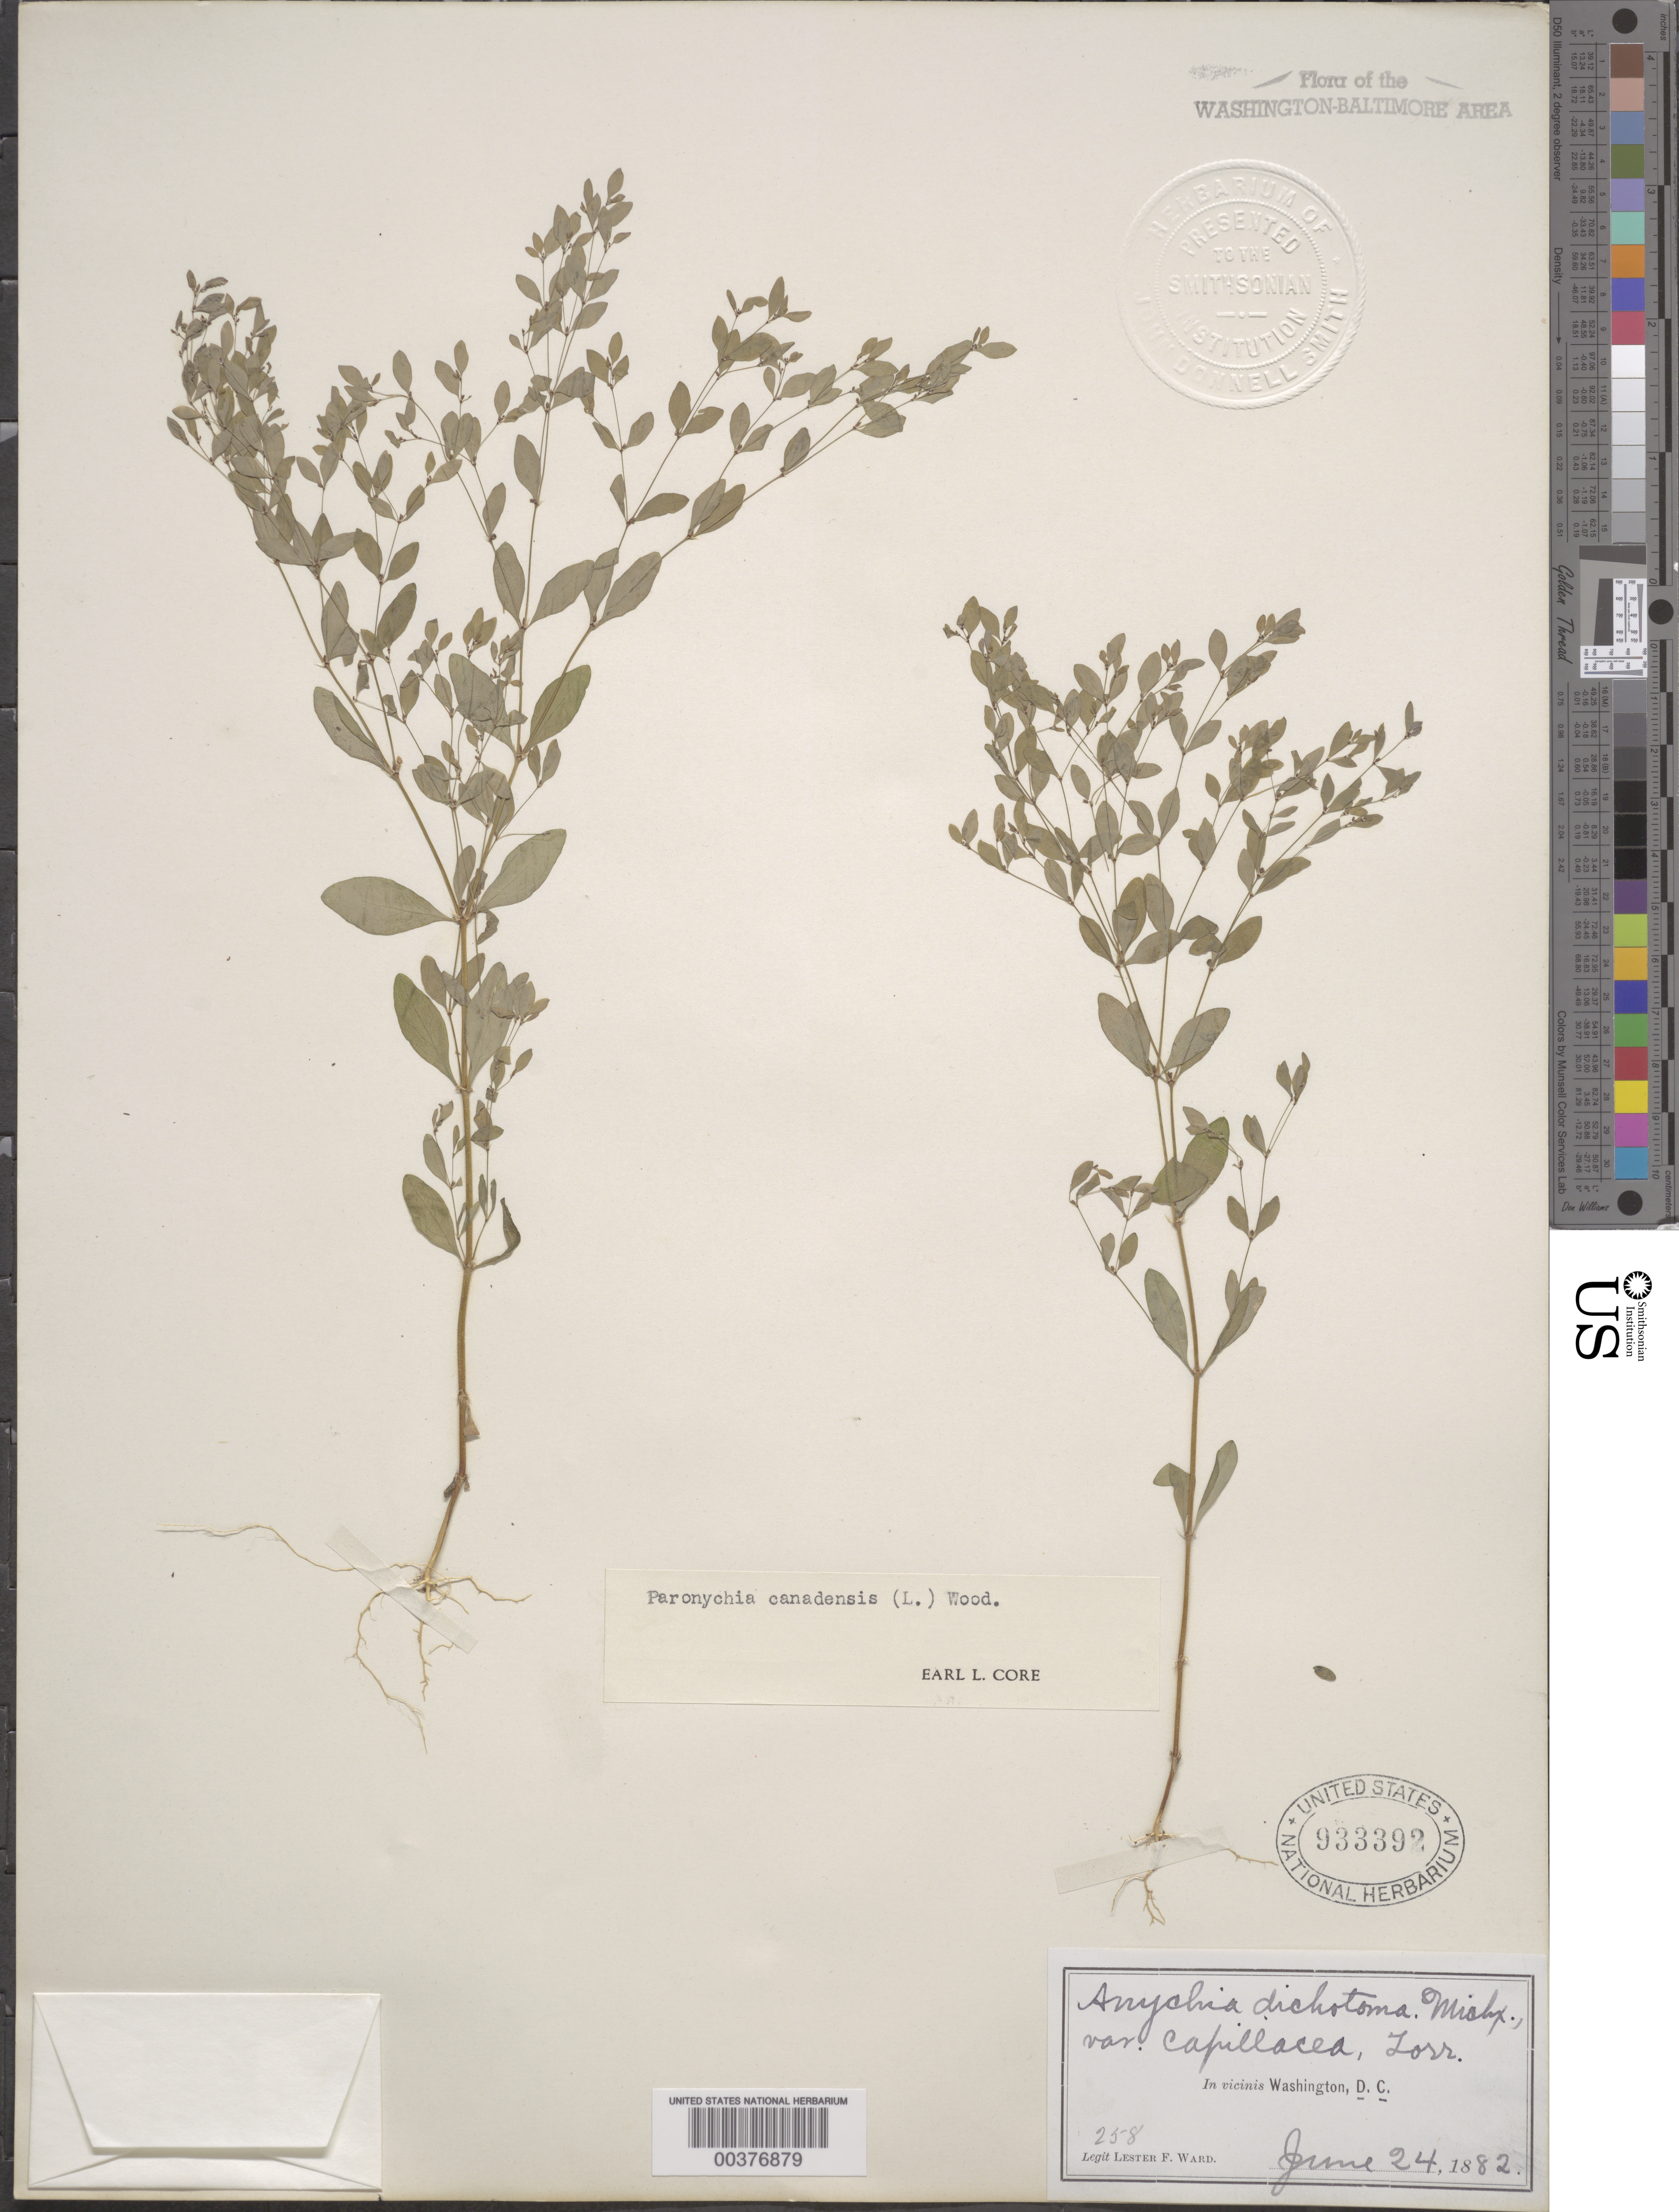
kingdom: Plantae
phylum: Tracheophyta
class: Magnoliopsida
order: Caryophyllales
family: Caryophyllaceae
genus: Paronychia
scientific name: Paronychia canadensis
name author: (L.) Alph. Wood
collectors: L. F. Ward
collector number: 258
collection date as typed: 24 Jun 1882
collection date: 1882-06-24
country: United States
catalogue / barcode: US 933392